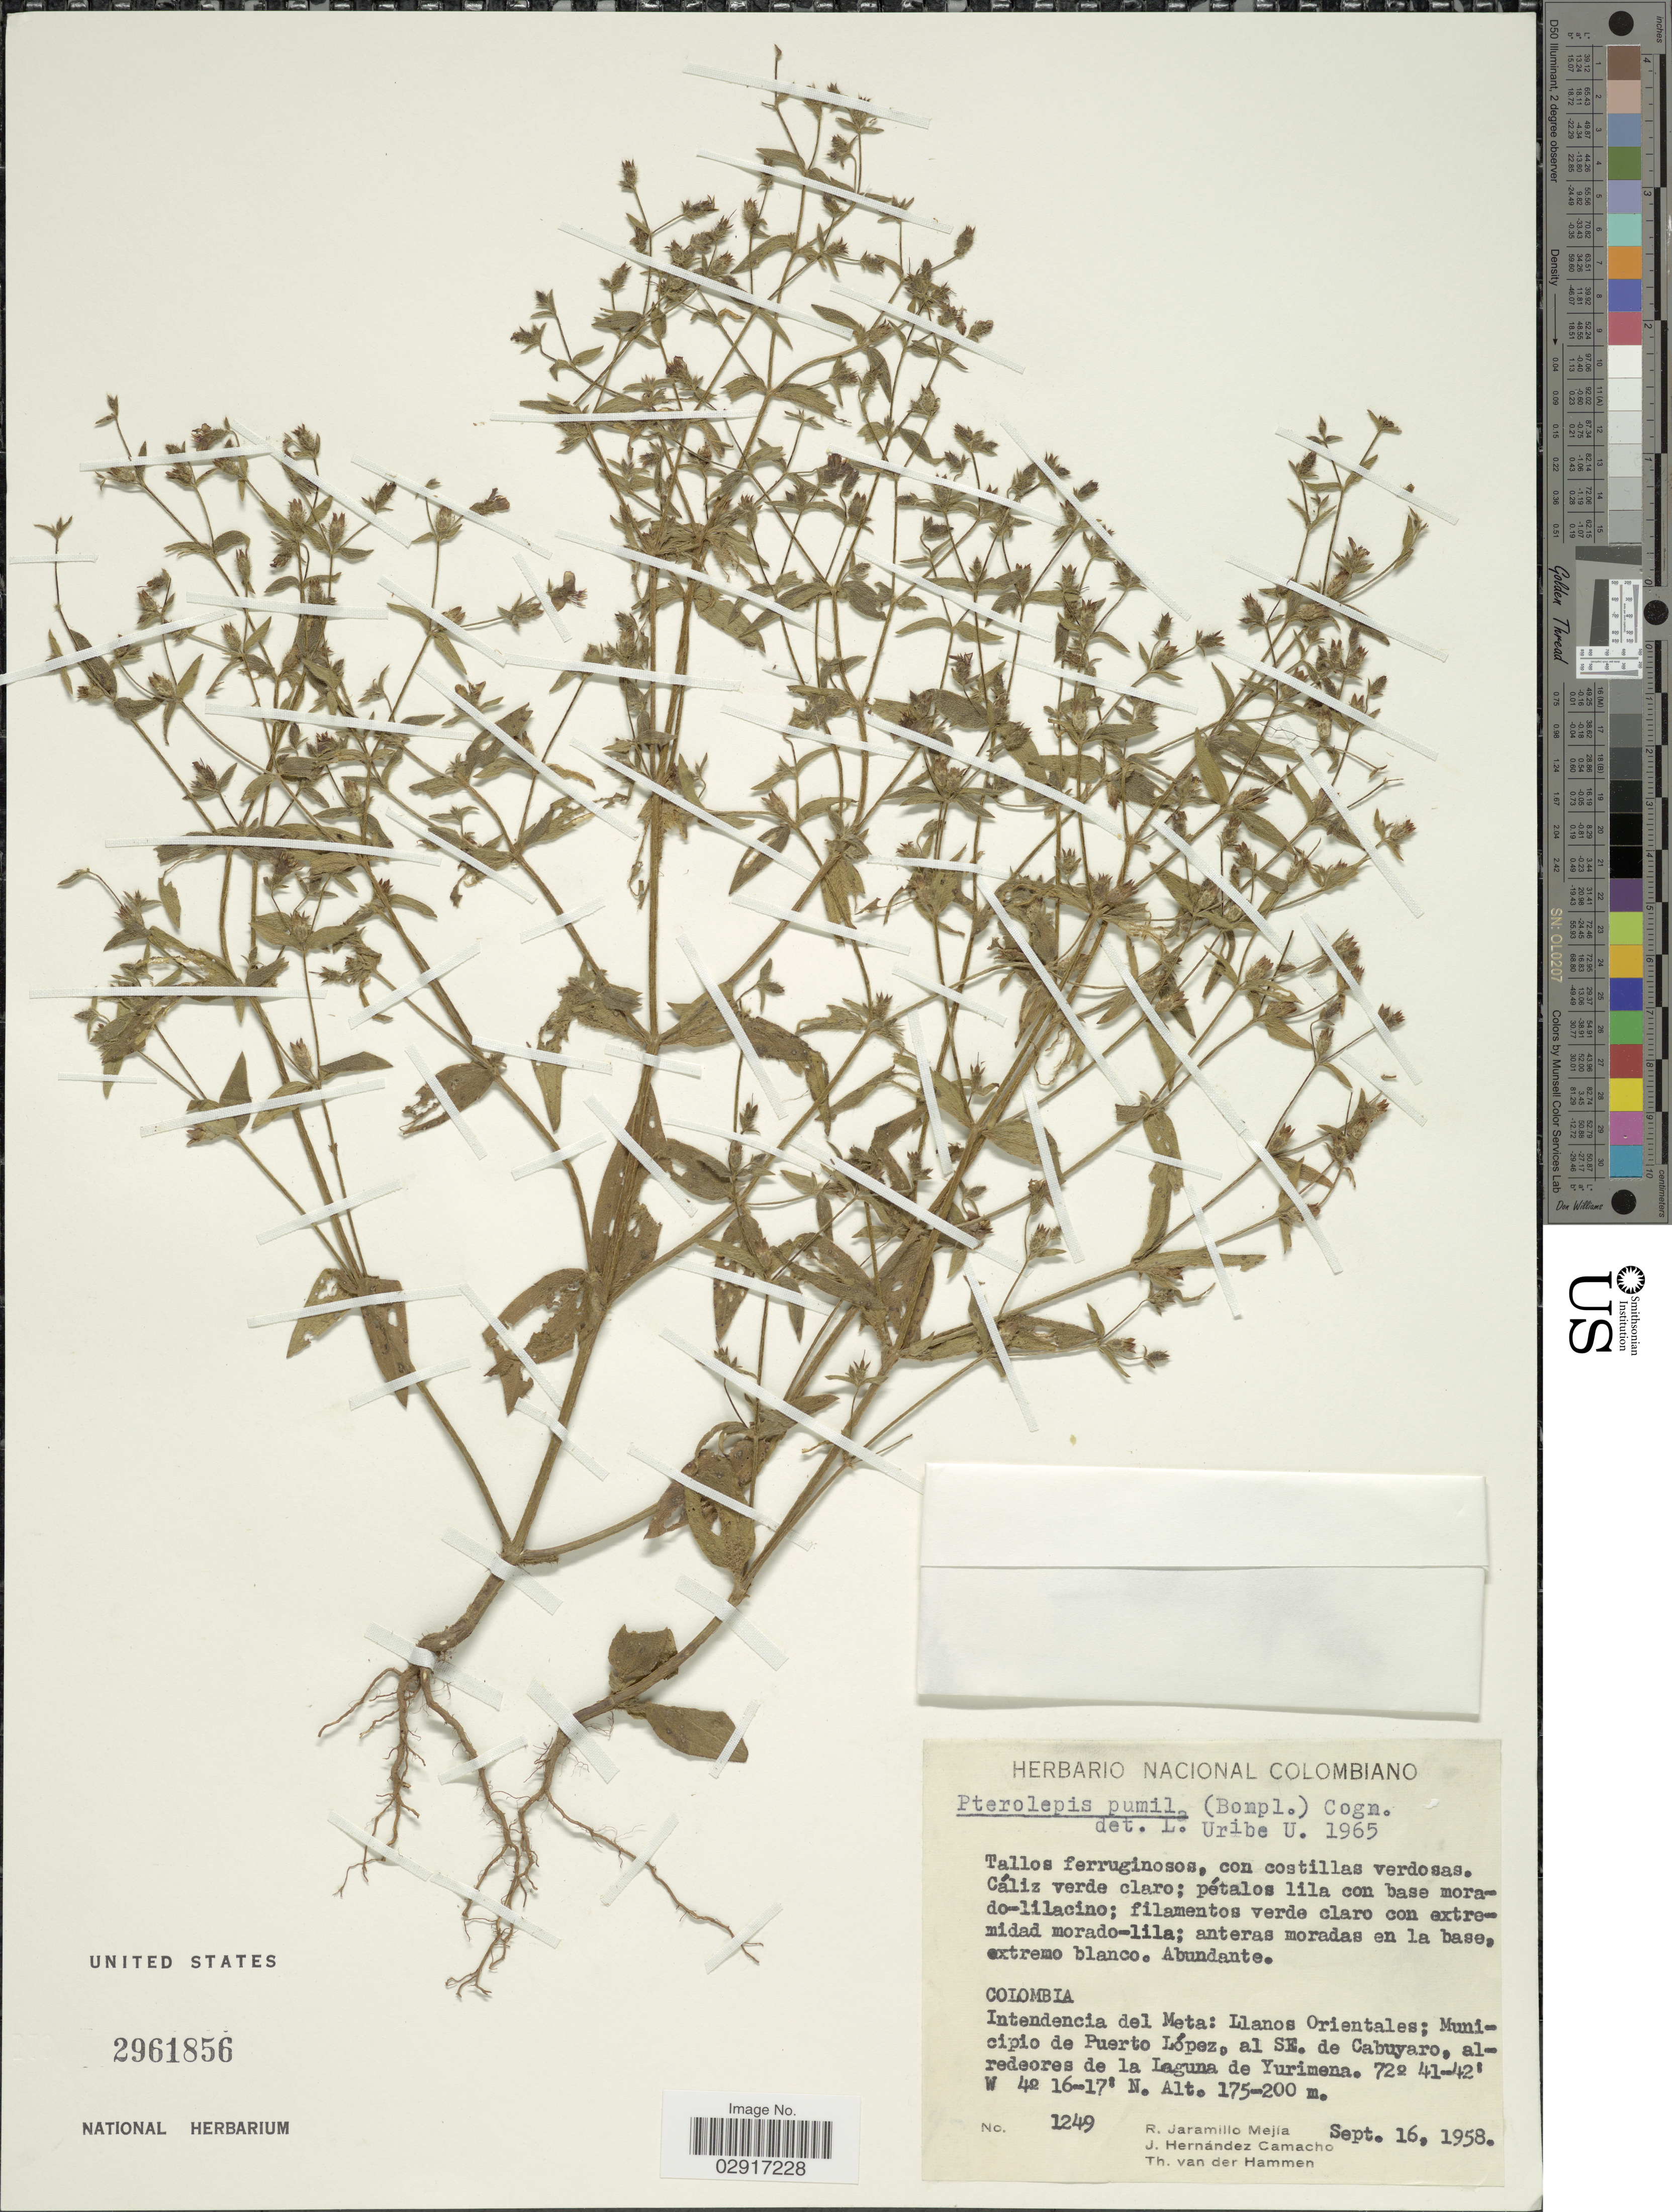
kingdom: Plantae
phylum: Tracheophyta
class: Magnoliopsida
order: Myrtales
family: Melastomataceae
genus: Pterolepis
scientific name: Pterolepis pumila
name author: (Bonpl.) DC. ex Crueg.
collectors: R. Jaramillo M., J. Hernandez Camacho & T. Van der Hammen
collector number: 1249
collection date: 1958-09-16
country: Colombia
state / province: Meta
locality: Intendencia del Meta: Llanos Orientales: Municipio de Puerto López., al SE. de Cabuyaro, alrededores de la Laguna de Yurimena.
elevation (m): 175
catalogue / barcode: US 2961856